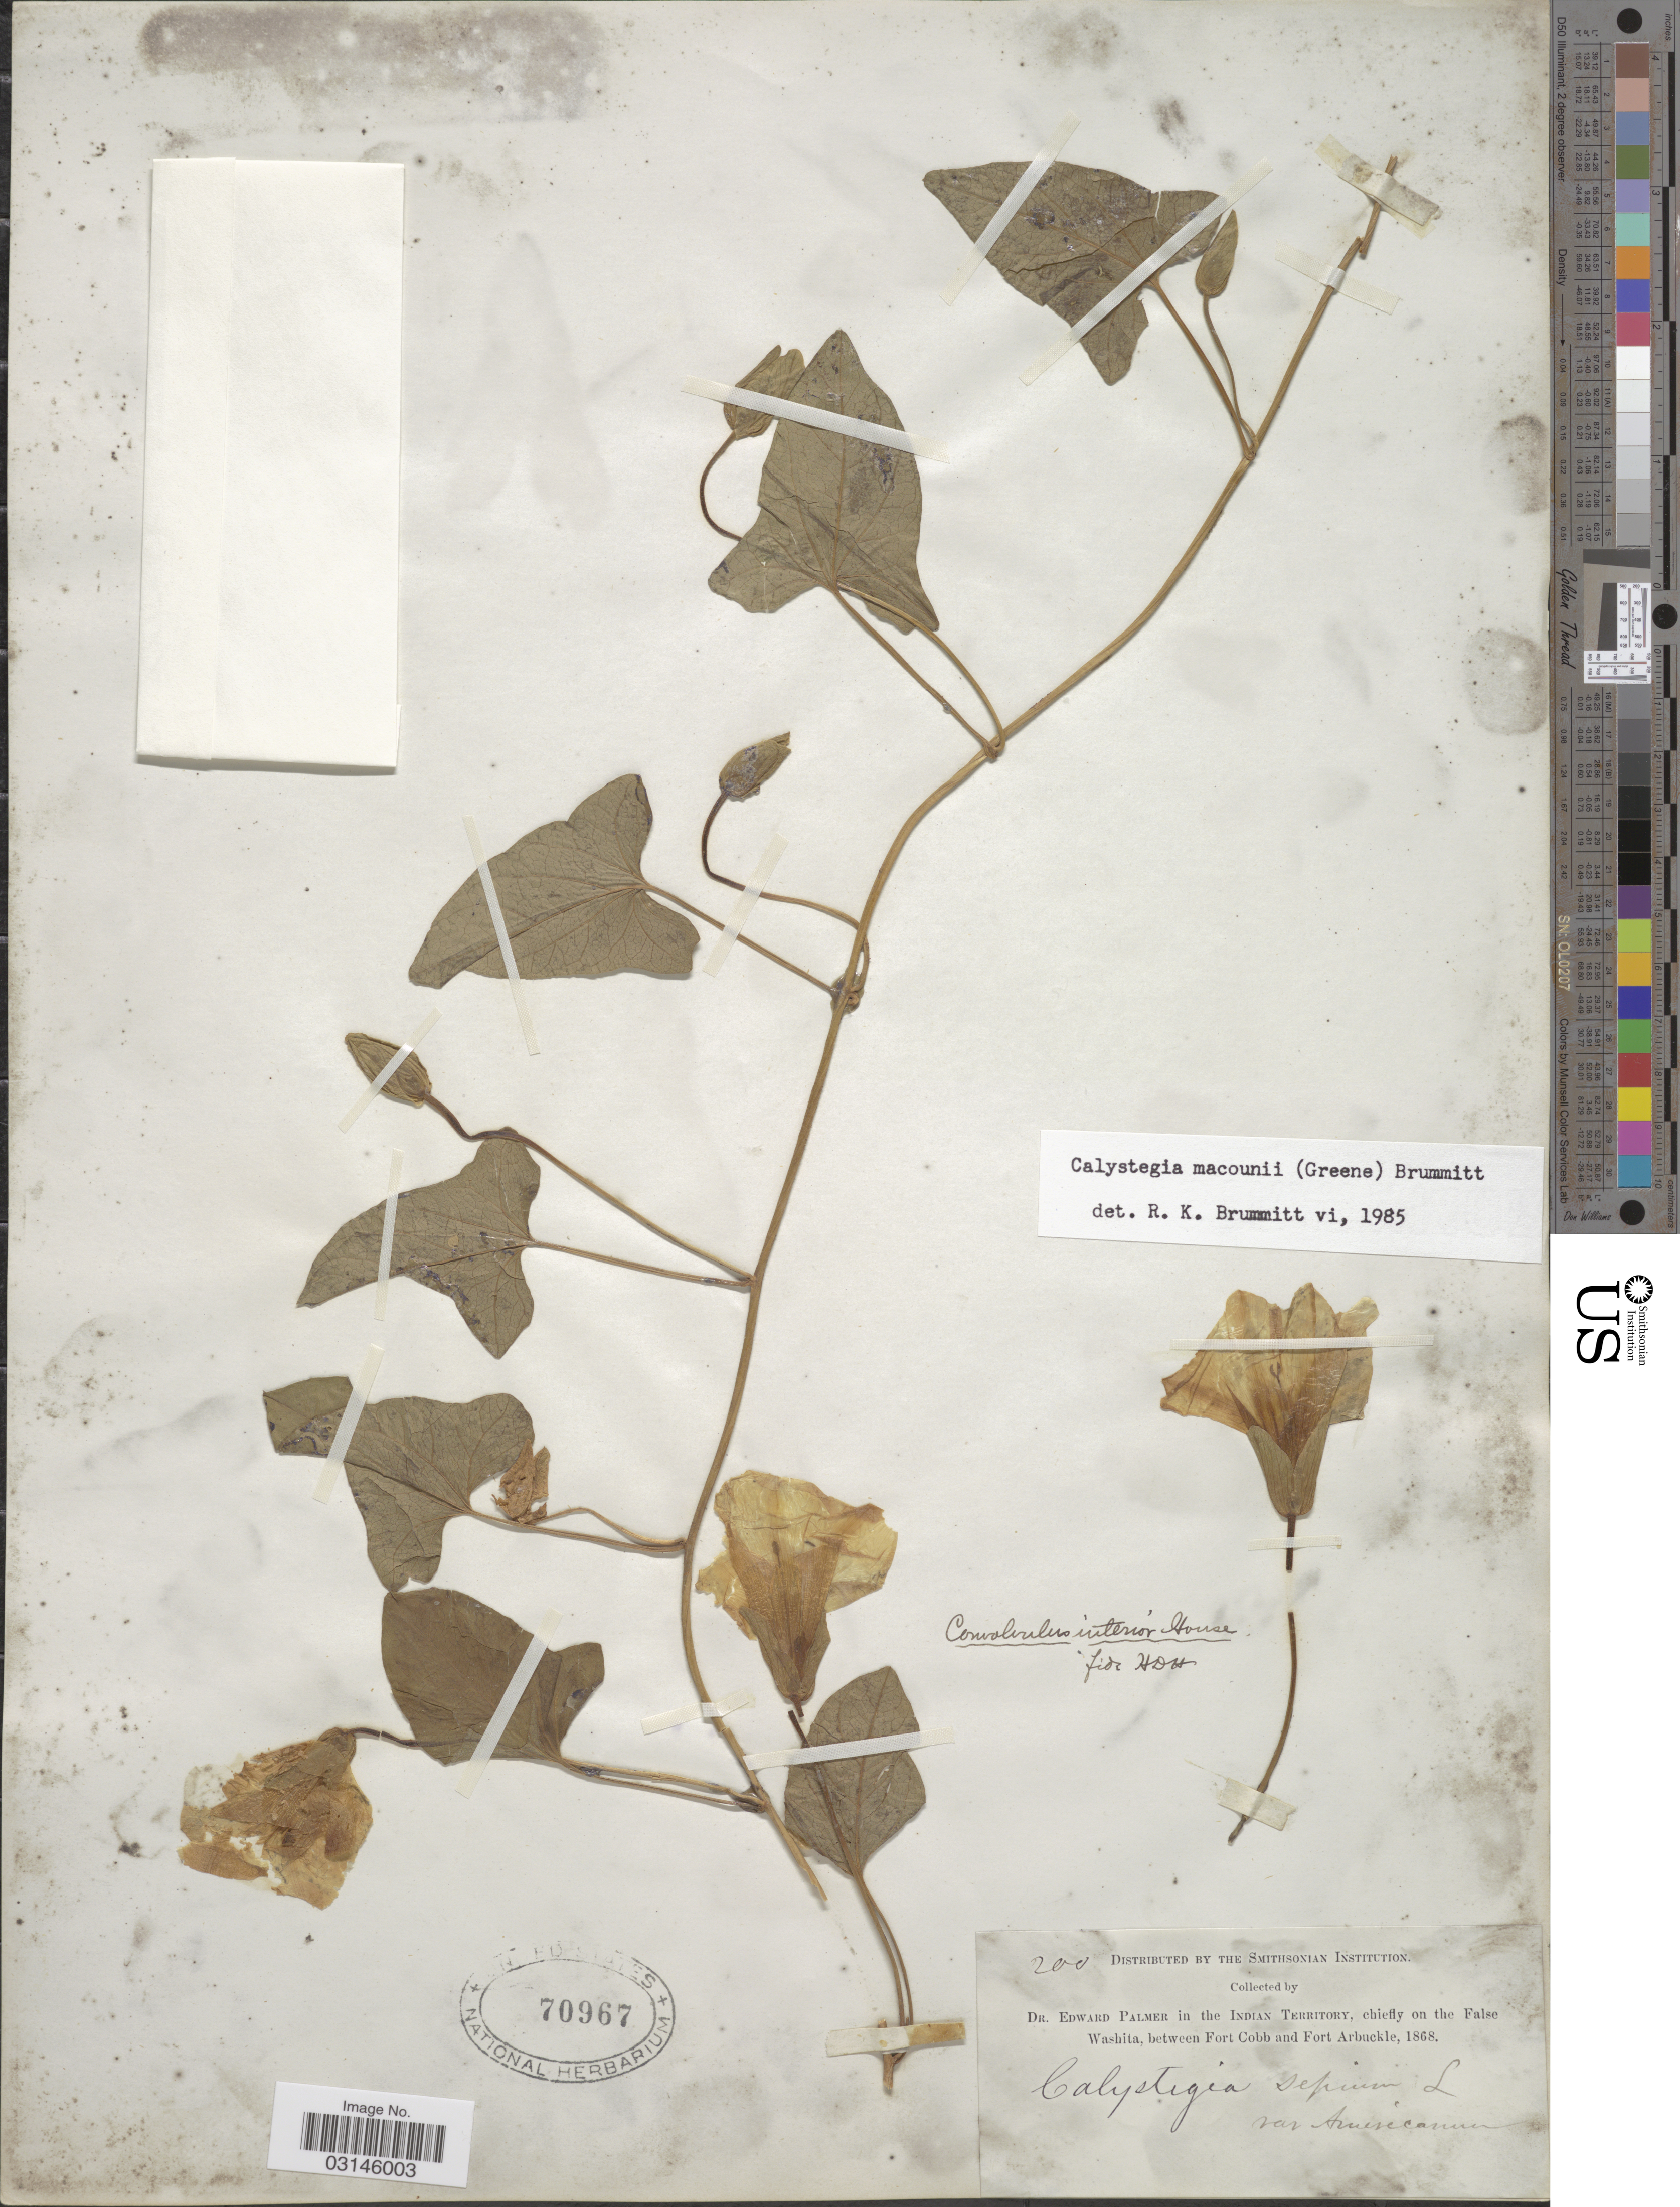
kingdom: Plantae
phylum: Tracheophyta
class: Magnoliopsida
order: Solanales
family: Convolvulaceae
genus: Calystegia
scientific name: Calystegia macounii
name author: (Greene) Brummitt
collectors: E. Palmer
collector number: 200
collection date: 1868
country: United States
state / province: Oklahoma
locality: In the Indian Territory, chiefly on the False Washita, between Fort Cobb and Fort Arbuckle.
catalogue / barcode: US 70967